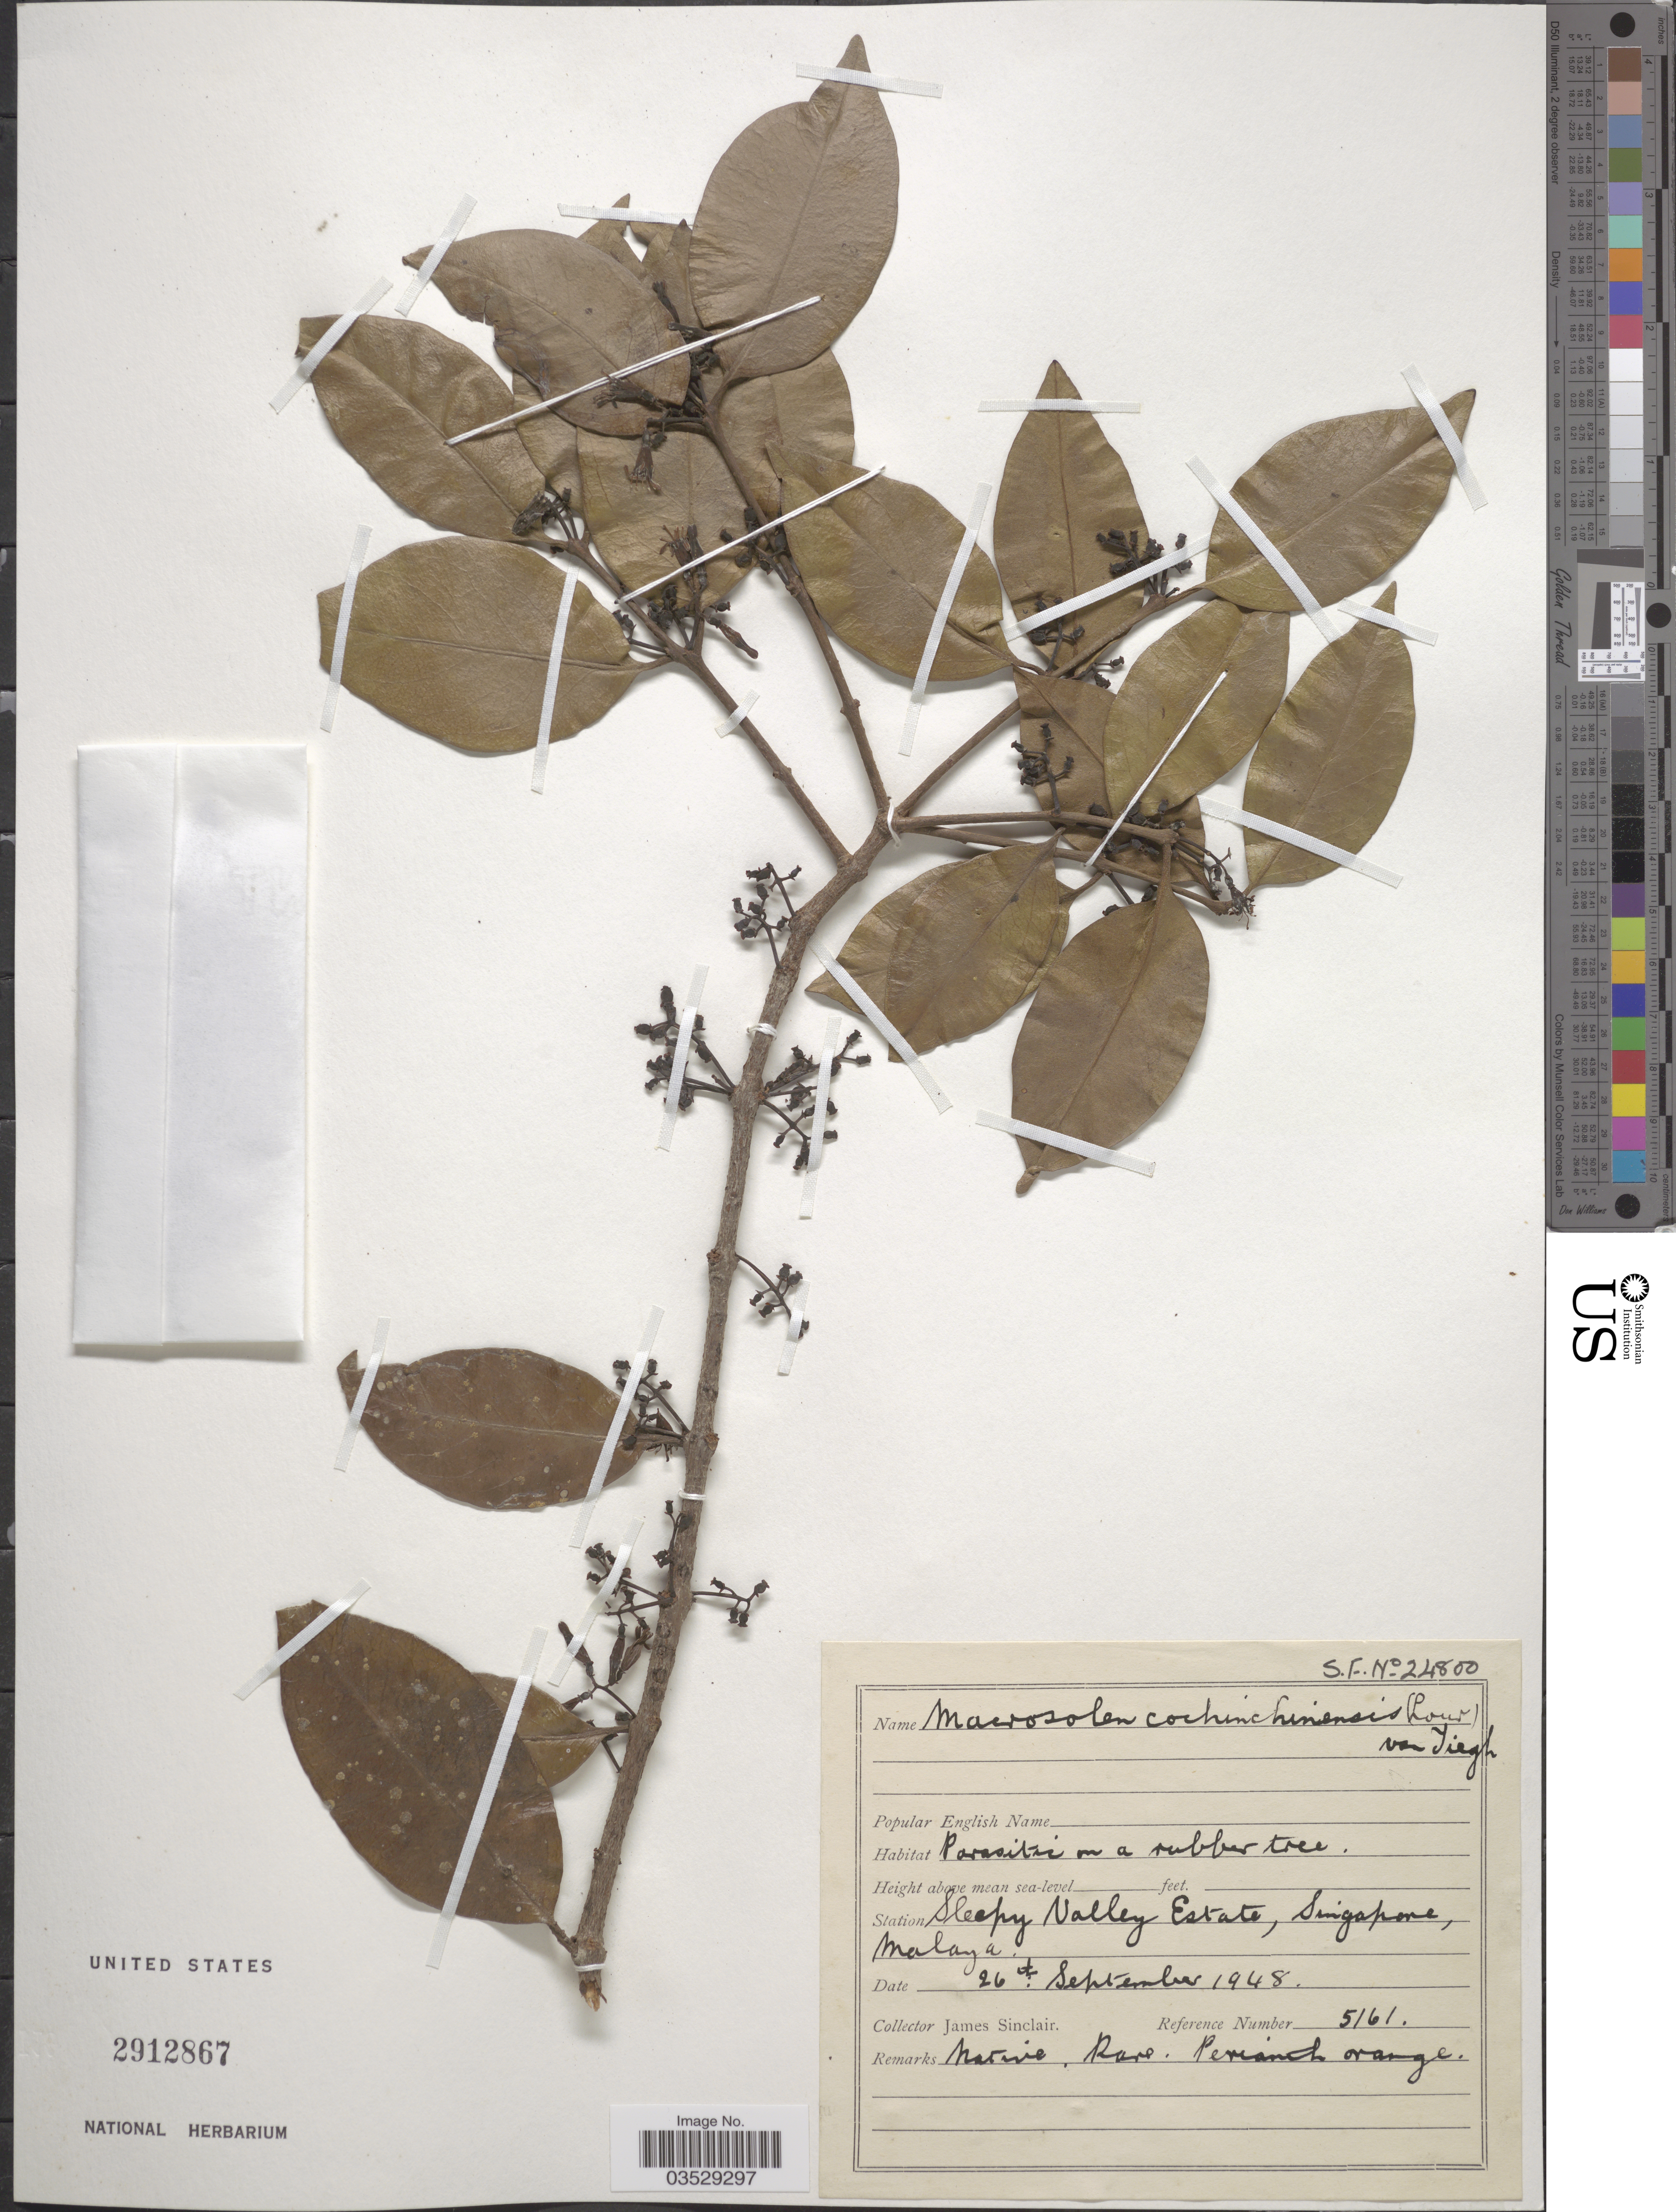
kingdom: Plantae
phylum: Tracheophyta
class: Magnoliopsida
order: Santalales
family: Loranthaceae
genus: Macrosolen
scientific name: Macrosolen cochinchinensis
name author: (Lour.) Tiegh.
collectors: J. Sinclair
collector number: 5161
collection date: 1948-09-26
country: Singapore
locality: Station Sleepy Valley Estate, Malaya.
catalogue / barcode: US 2912867